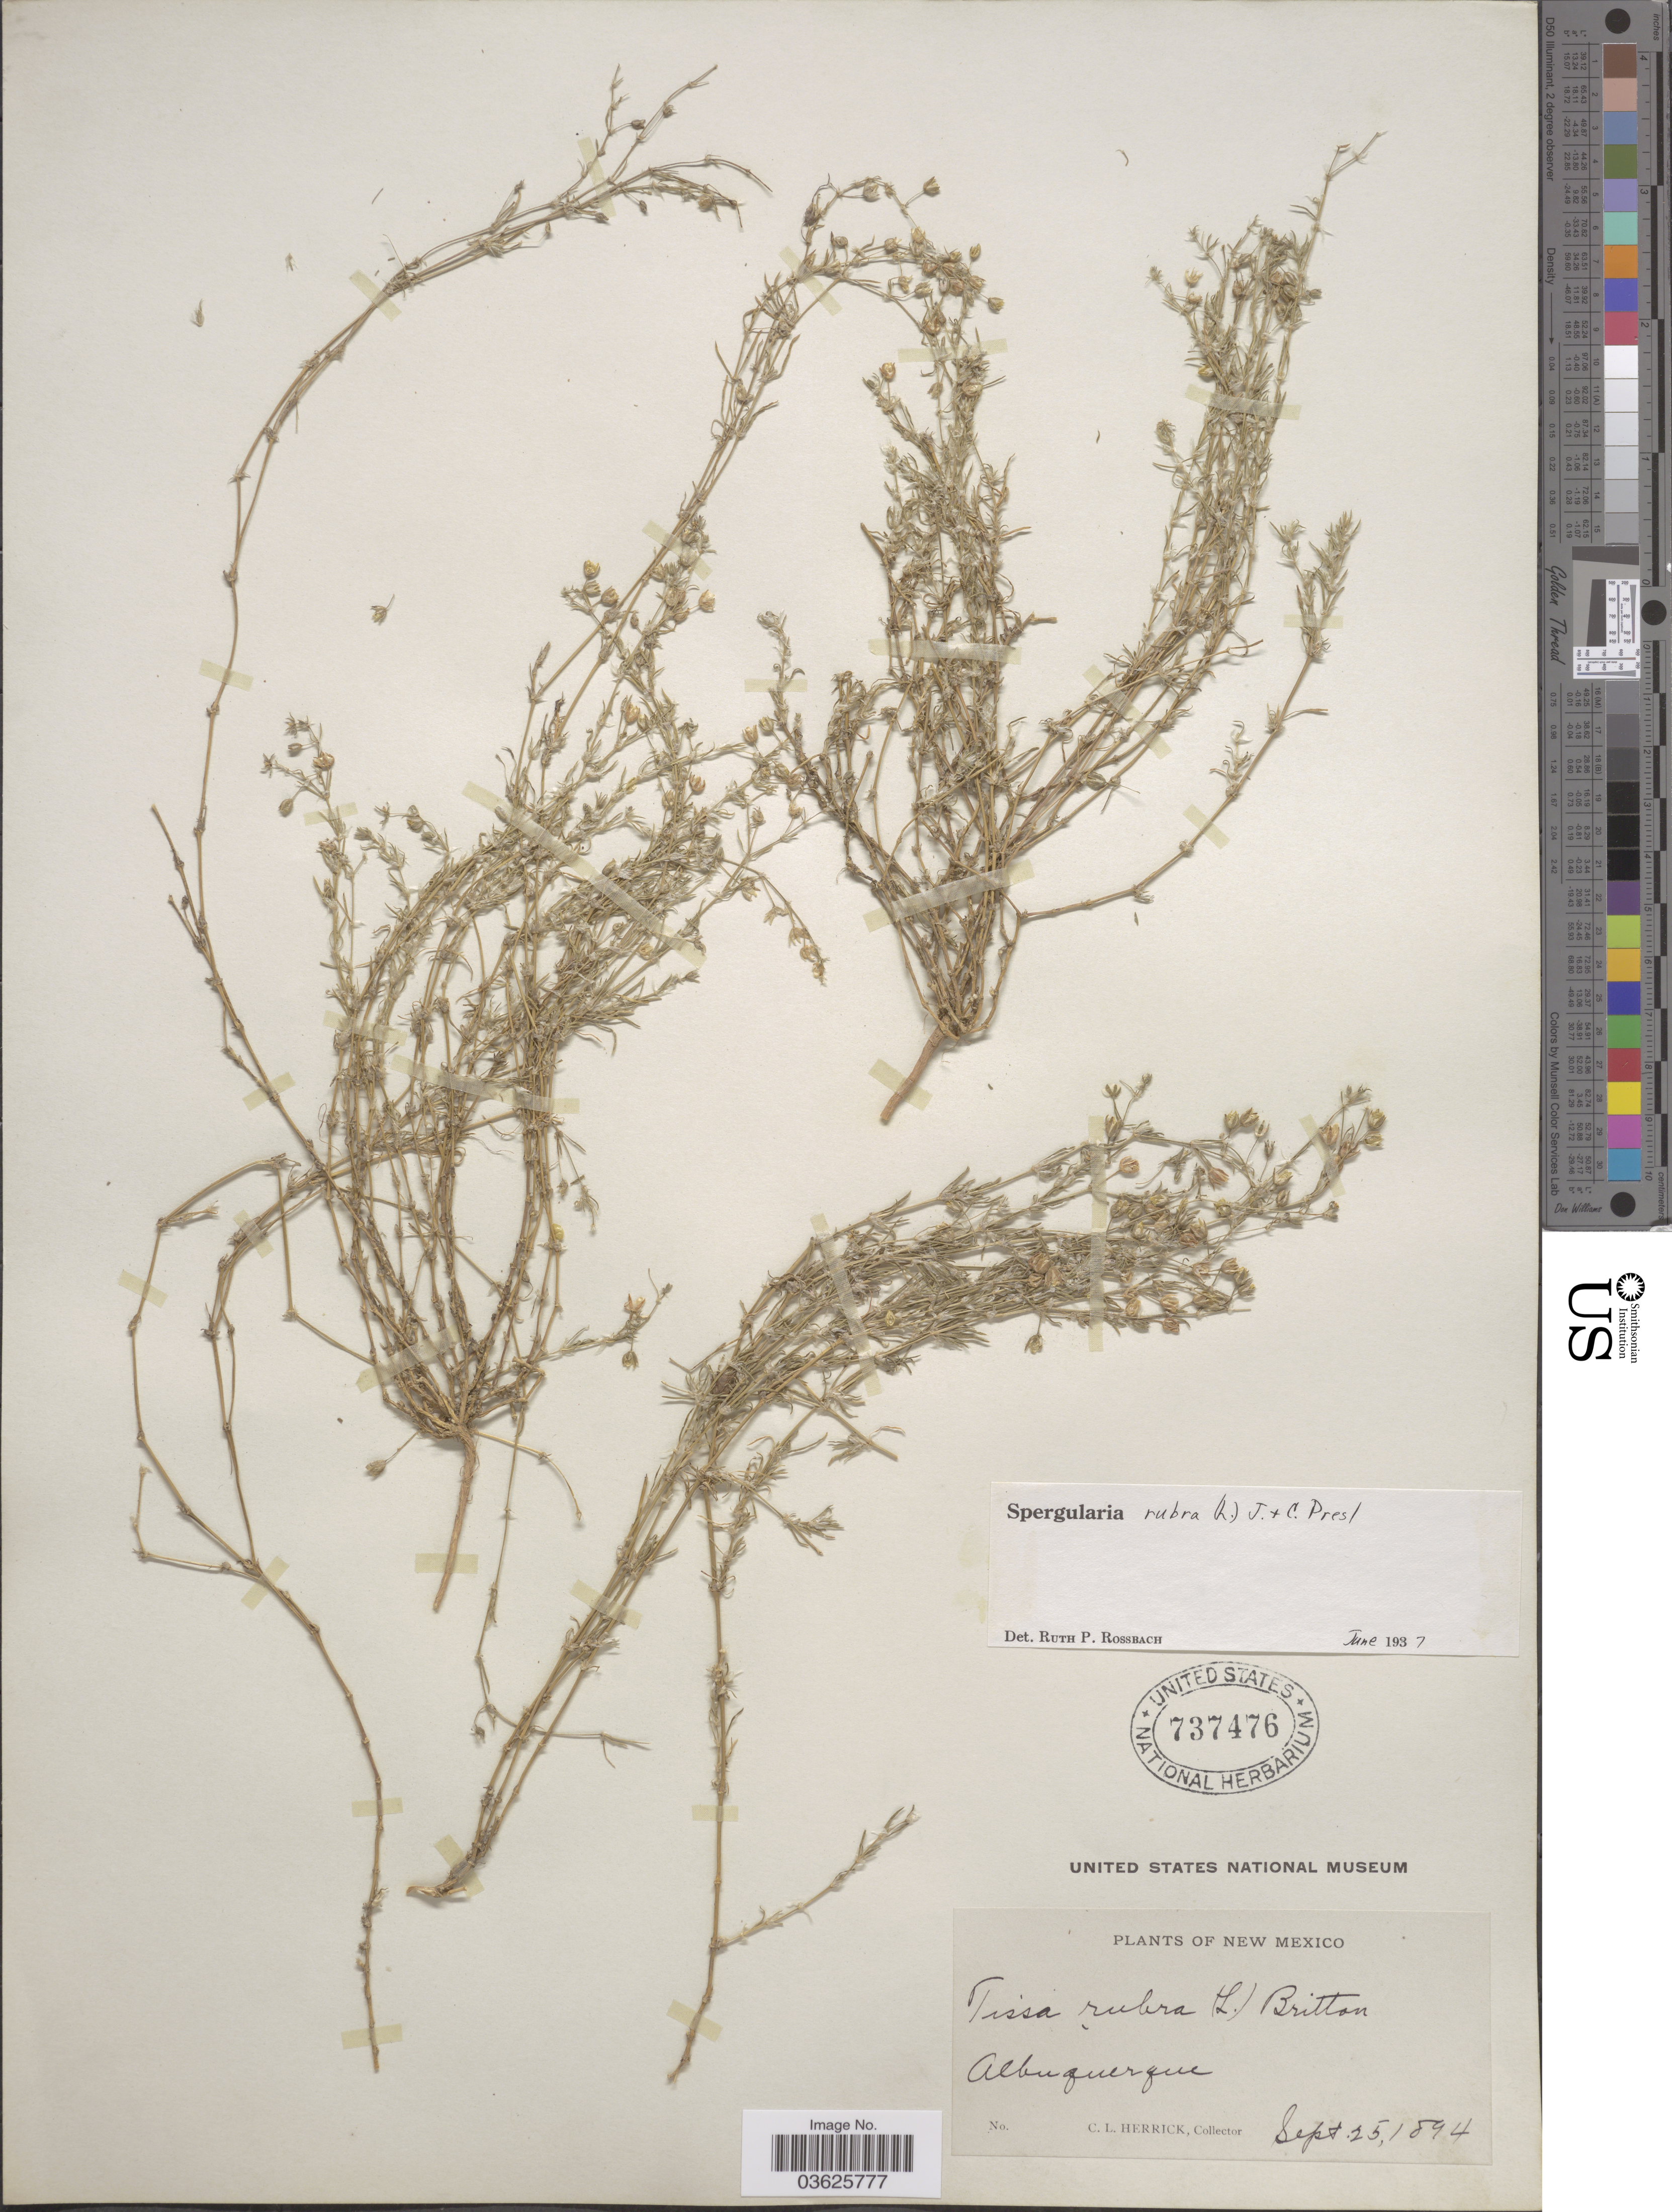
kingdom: Plantae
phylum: Tracheophyta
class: Magnoliopsida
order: Caryophyllales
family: Caryophyllaceae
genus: Spergularia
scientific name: Spergularia rubra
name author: (L.) J. Presl & C. Presl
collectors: C. Herrick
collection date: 1894-09-25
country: United States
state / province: New Mexico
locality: Albuquerque.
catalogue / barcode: US 737476